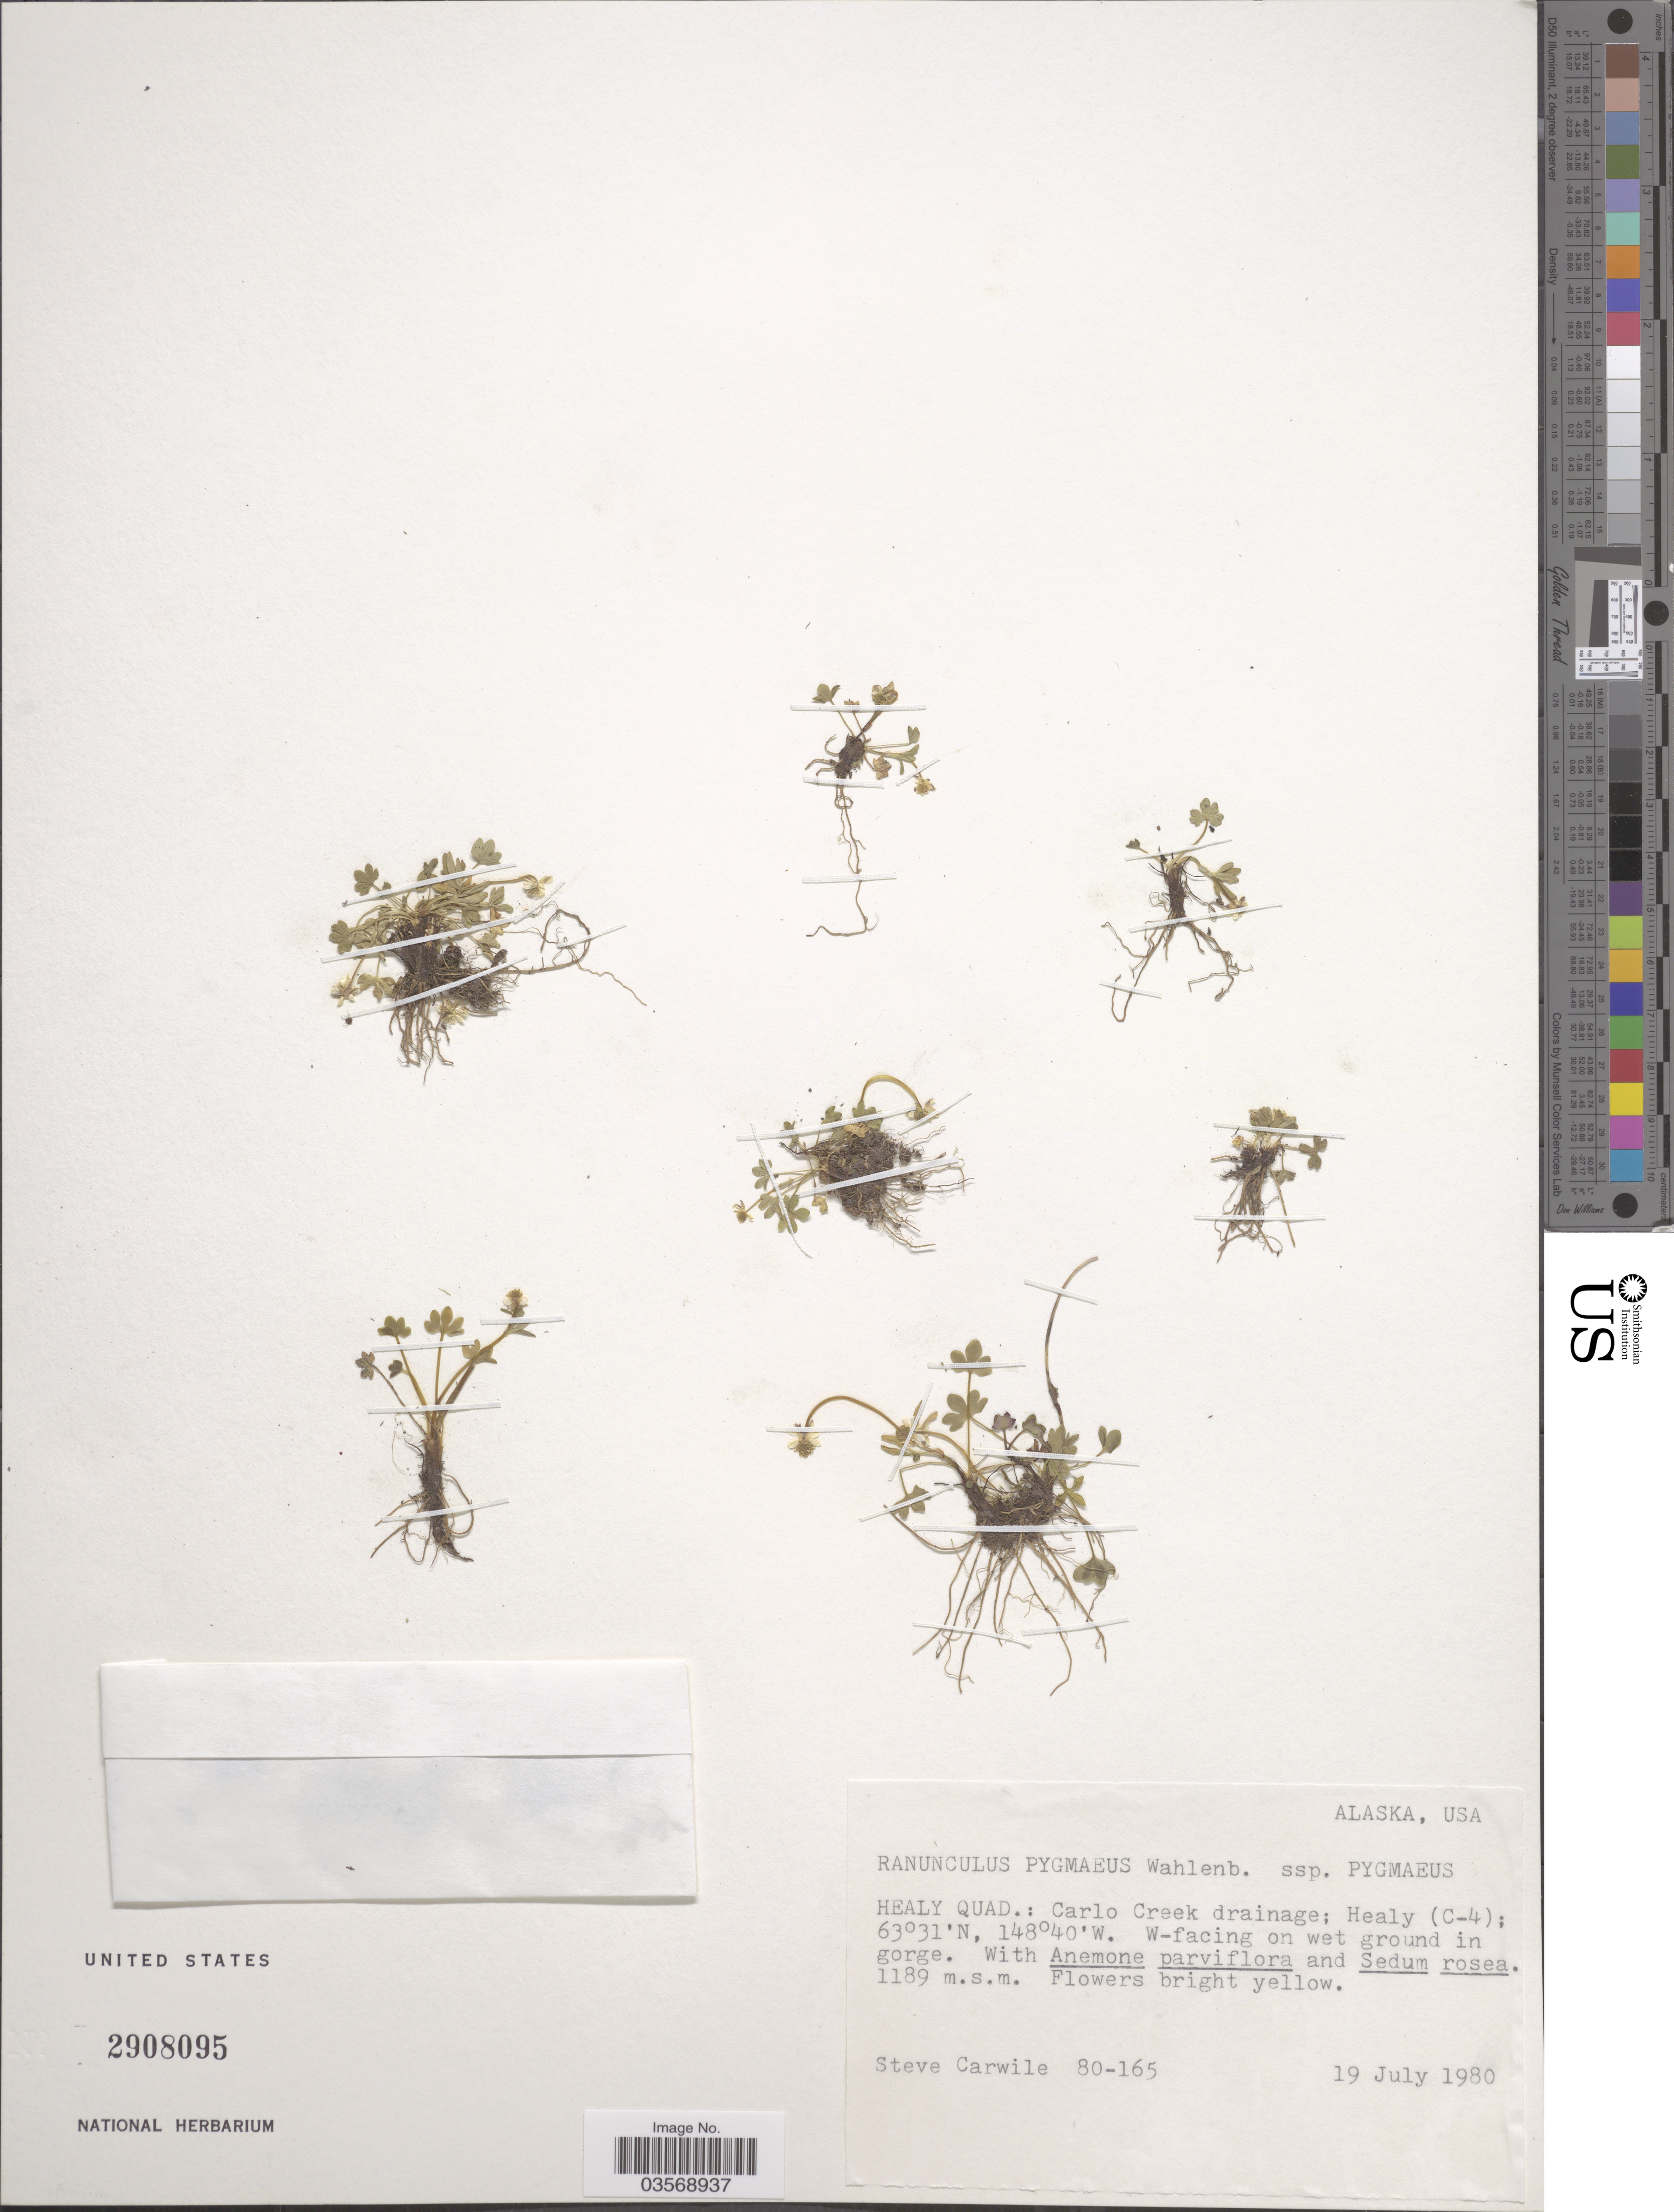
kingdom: Plantae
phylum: Tracheophyta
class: Magnoliopsida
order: Ranunculales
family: Ranunculaceae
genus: Ranunculus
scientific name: Ranunculus pygmaeus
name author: Wahlenb.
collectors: S. Carwile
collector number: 80-165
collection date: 1980-07-19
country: United States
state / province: Alaska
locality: USA. Healy Quad.: Carlo Creek drainage; Healy (C-4).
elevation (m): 1189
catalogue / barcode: US 2908095